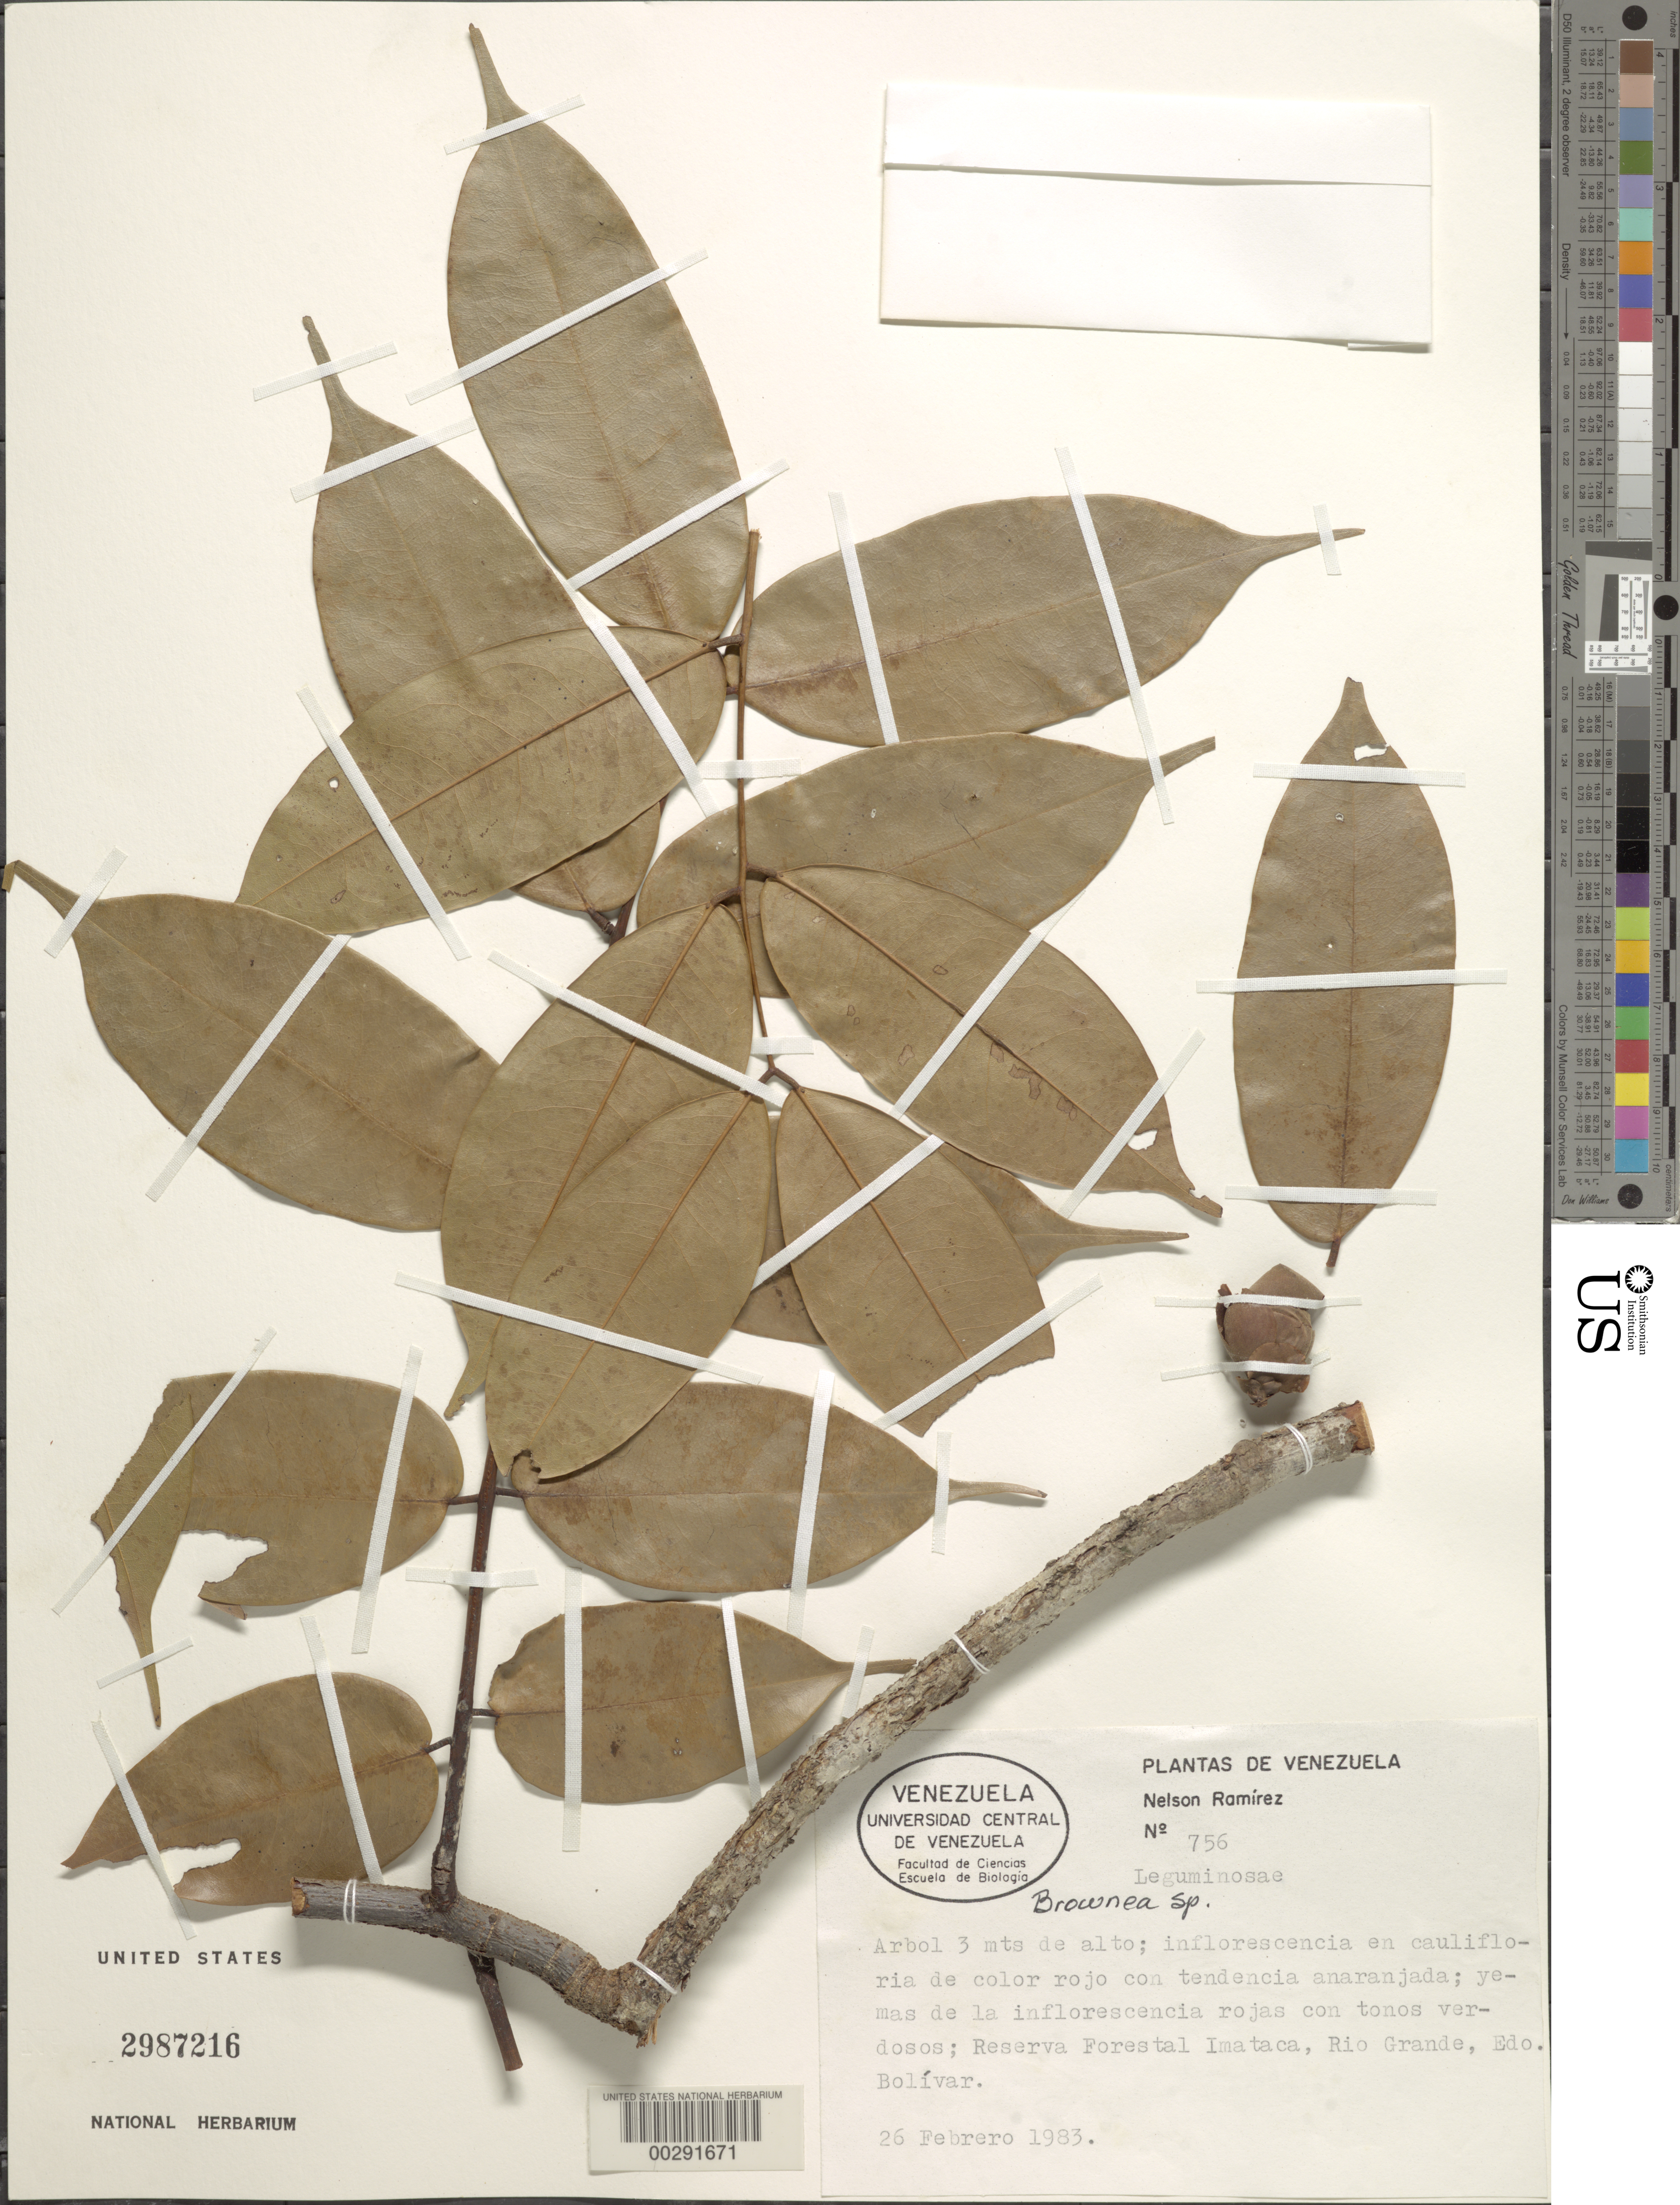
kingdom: Plantae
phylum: Tracheophyta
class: Magnoliopsida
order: Fabales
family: Fabaceae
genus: Brownea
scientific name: Brownea sp.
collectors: N. Ramírez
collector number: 756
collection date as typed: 26 Feb 1983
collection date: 1983-02-26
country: Venezuela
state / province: Bolivar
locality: Reserva forestal imataca, rio grande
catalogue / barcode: US 2987216